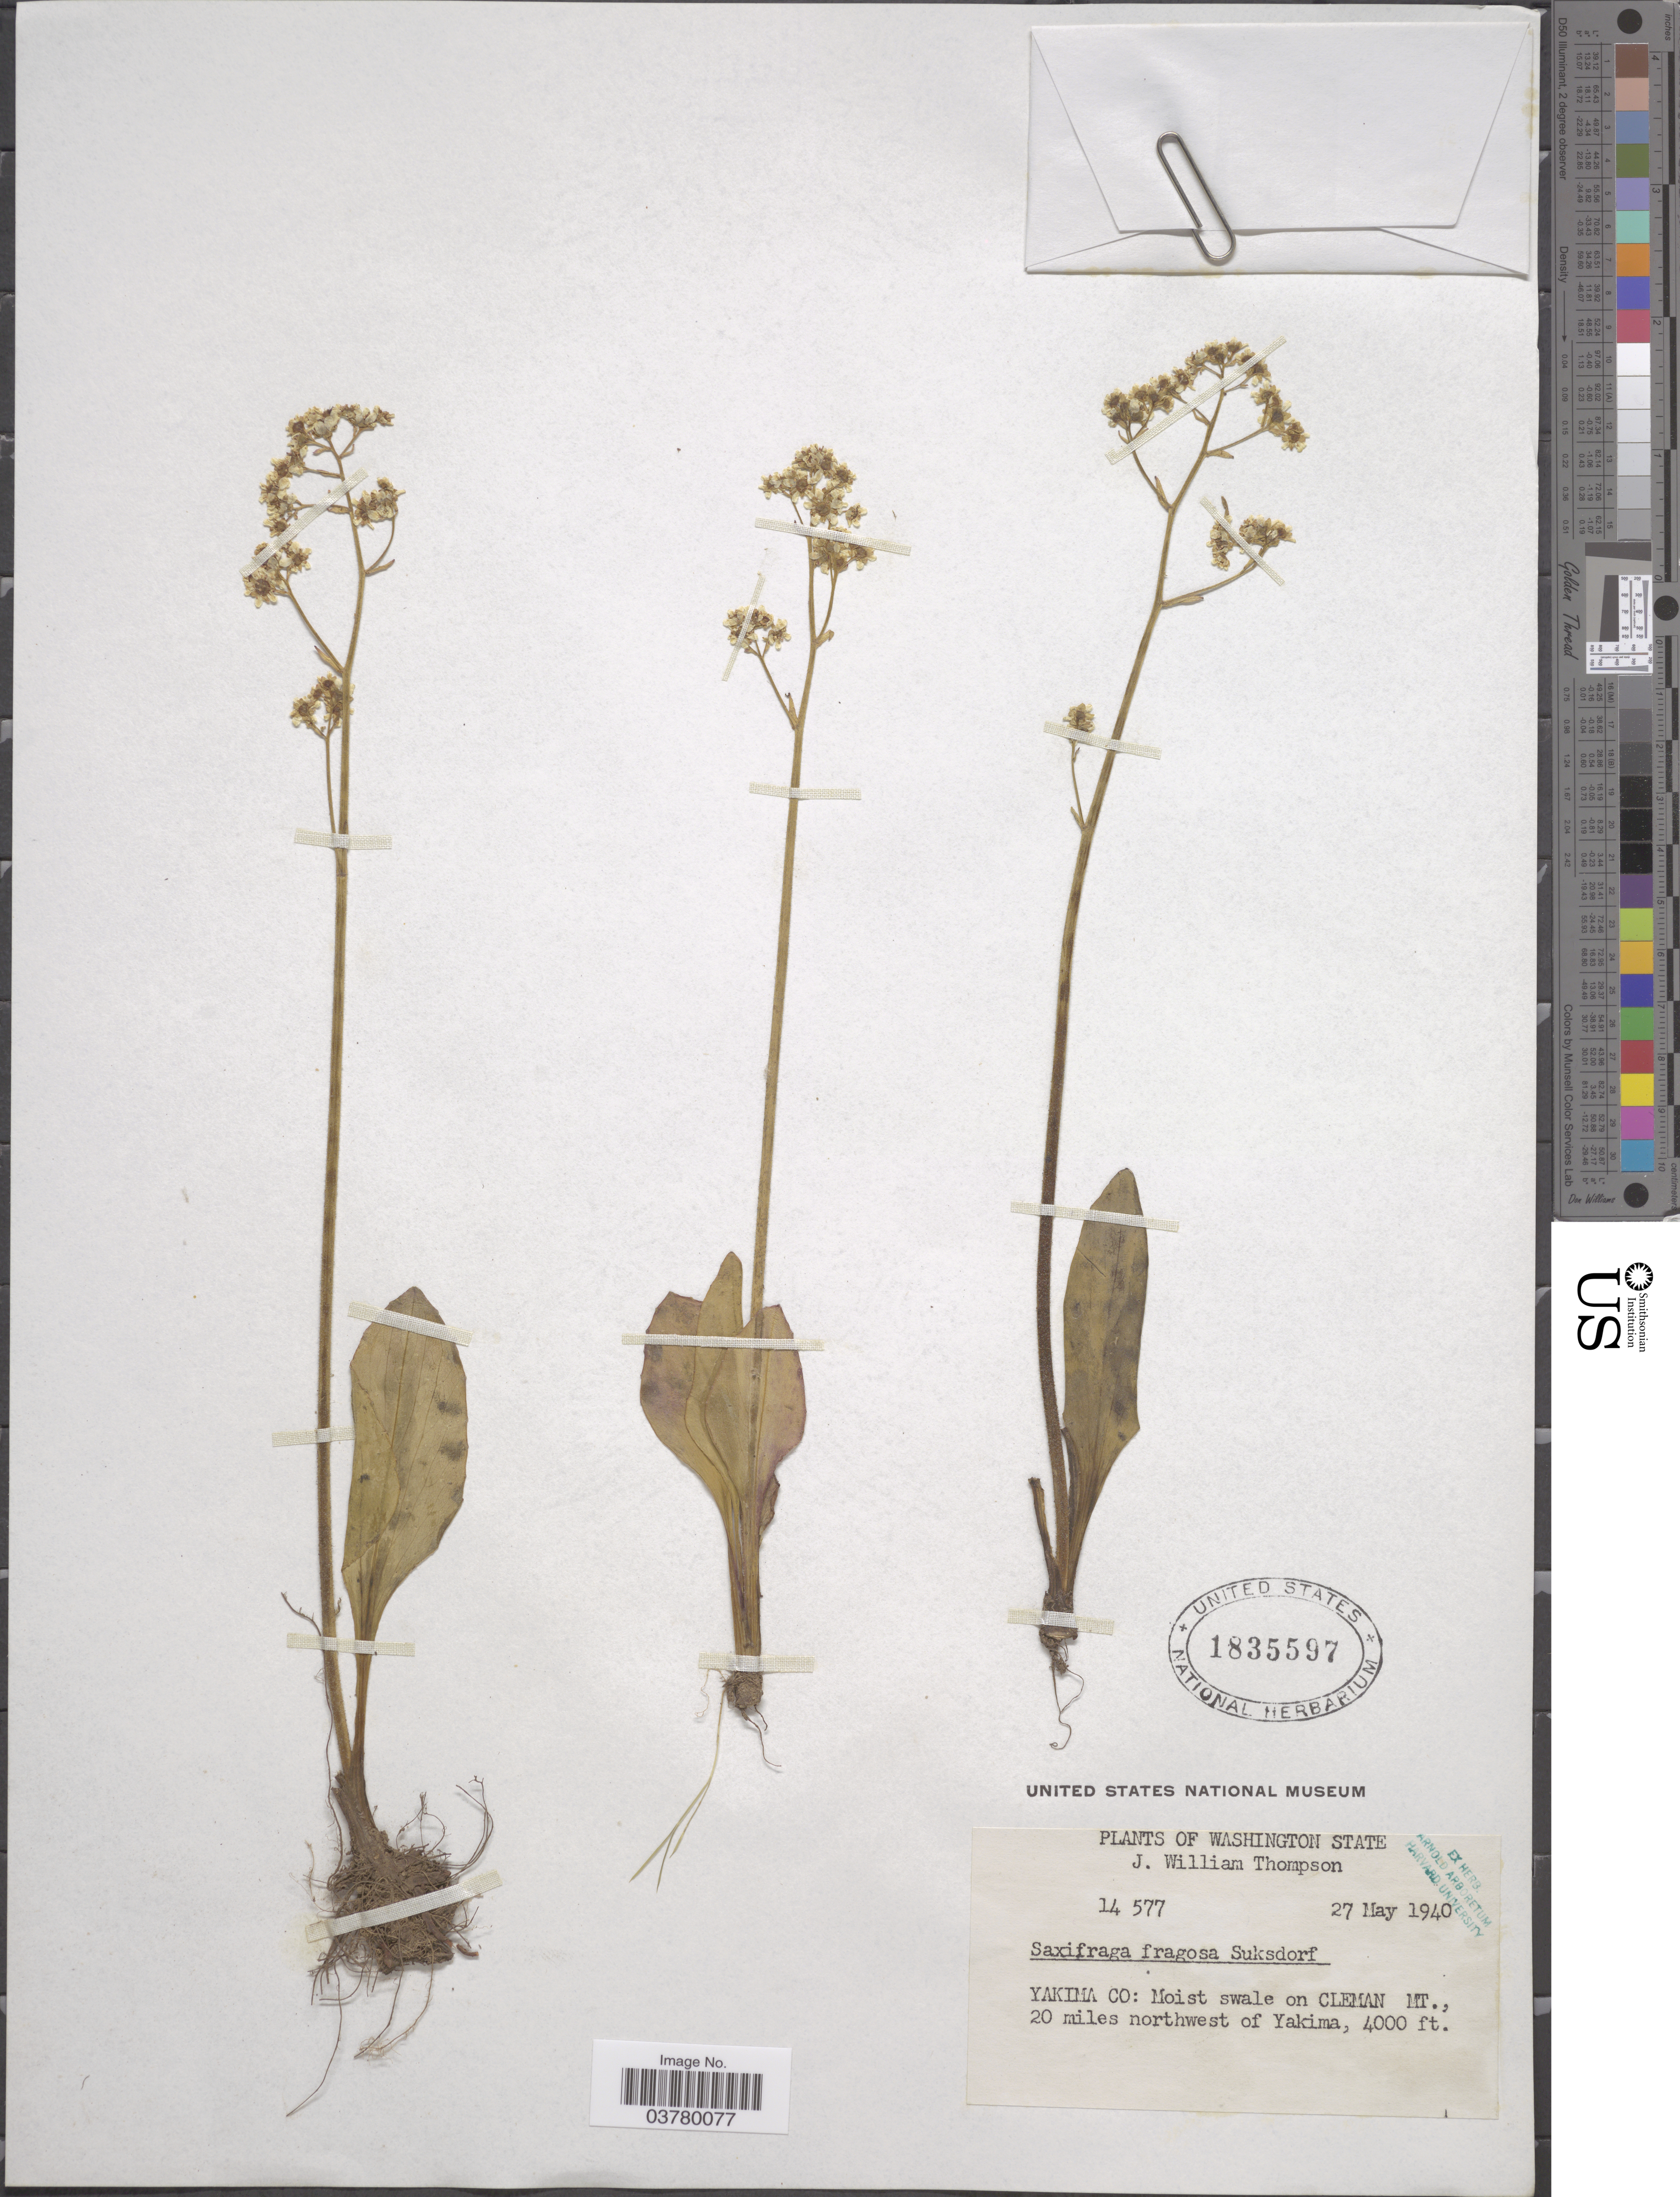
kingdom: Plantae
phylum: Tracheophyta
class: Magnoliopsida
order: Saxifragales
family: Saxifragaceae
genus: Micranthes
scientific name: Micranthes fragosa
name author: (Suksd. ex Small) Small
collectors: J. W. Thompson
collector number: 14577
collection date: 1940-05-27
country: United States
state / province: Washington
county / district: Yakima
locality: Washington State. Yakima Co: Moist swale on Cleman Mt., 20 miles northwest of Yakima.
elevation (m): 1219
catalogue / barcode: US 1835597